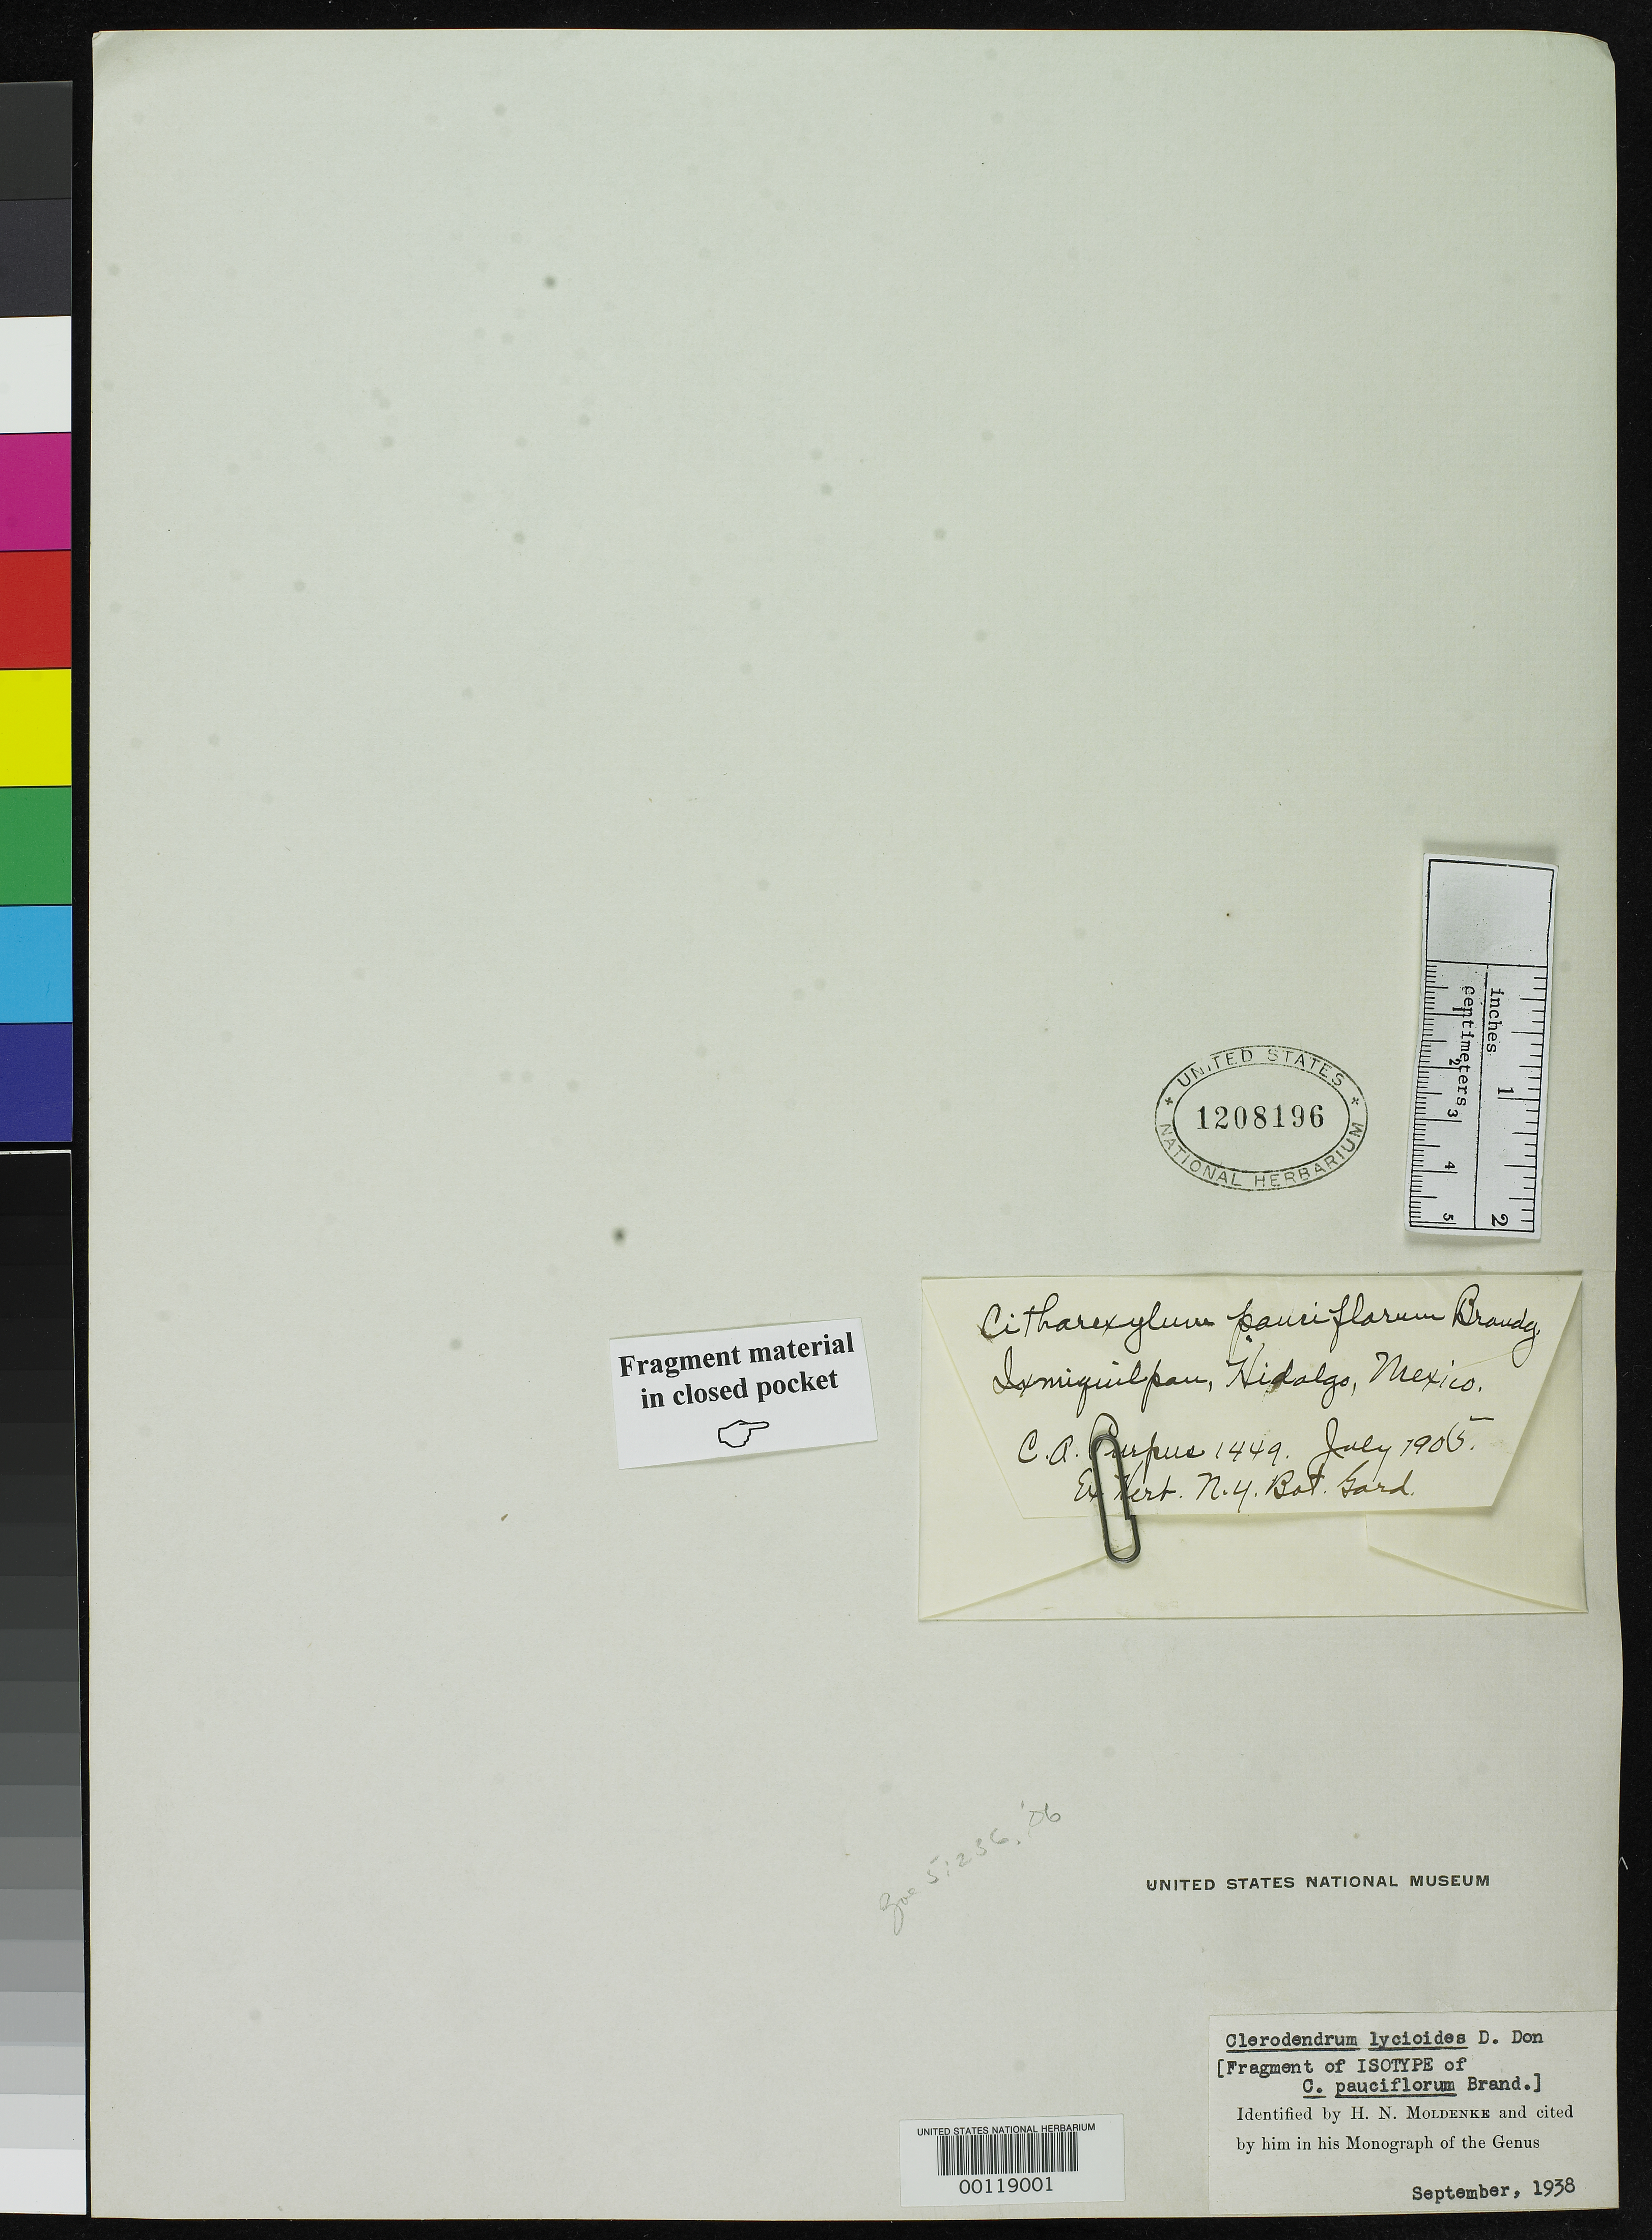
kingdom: Plantae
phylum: Tracheophyta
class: Magnoliopsida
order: Lamiales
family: Verbenaceae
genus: Citharexylum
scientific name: Citharexylum pauciflorum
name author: Brandegee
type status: Type Fragment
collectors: C. A. Purpus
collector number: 1449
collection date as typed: Jul 1905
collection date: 1905-07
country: Mexico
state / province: Hidalgo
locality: Near Ixmiquilpan.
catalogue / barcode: US 1208196